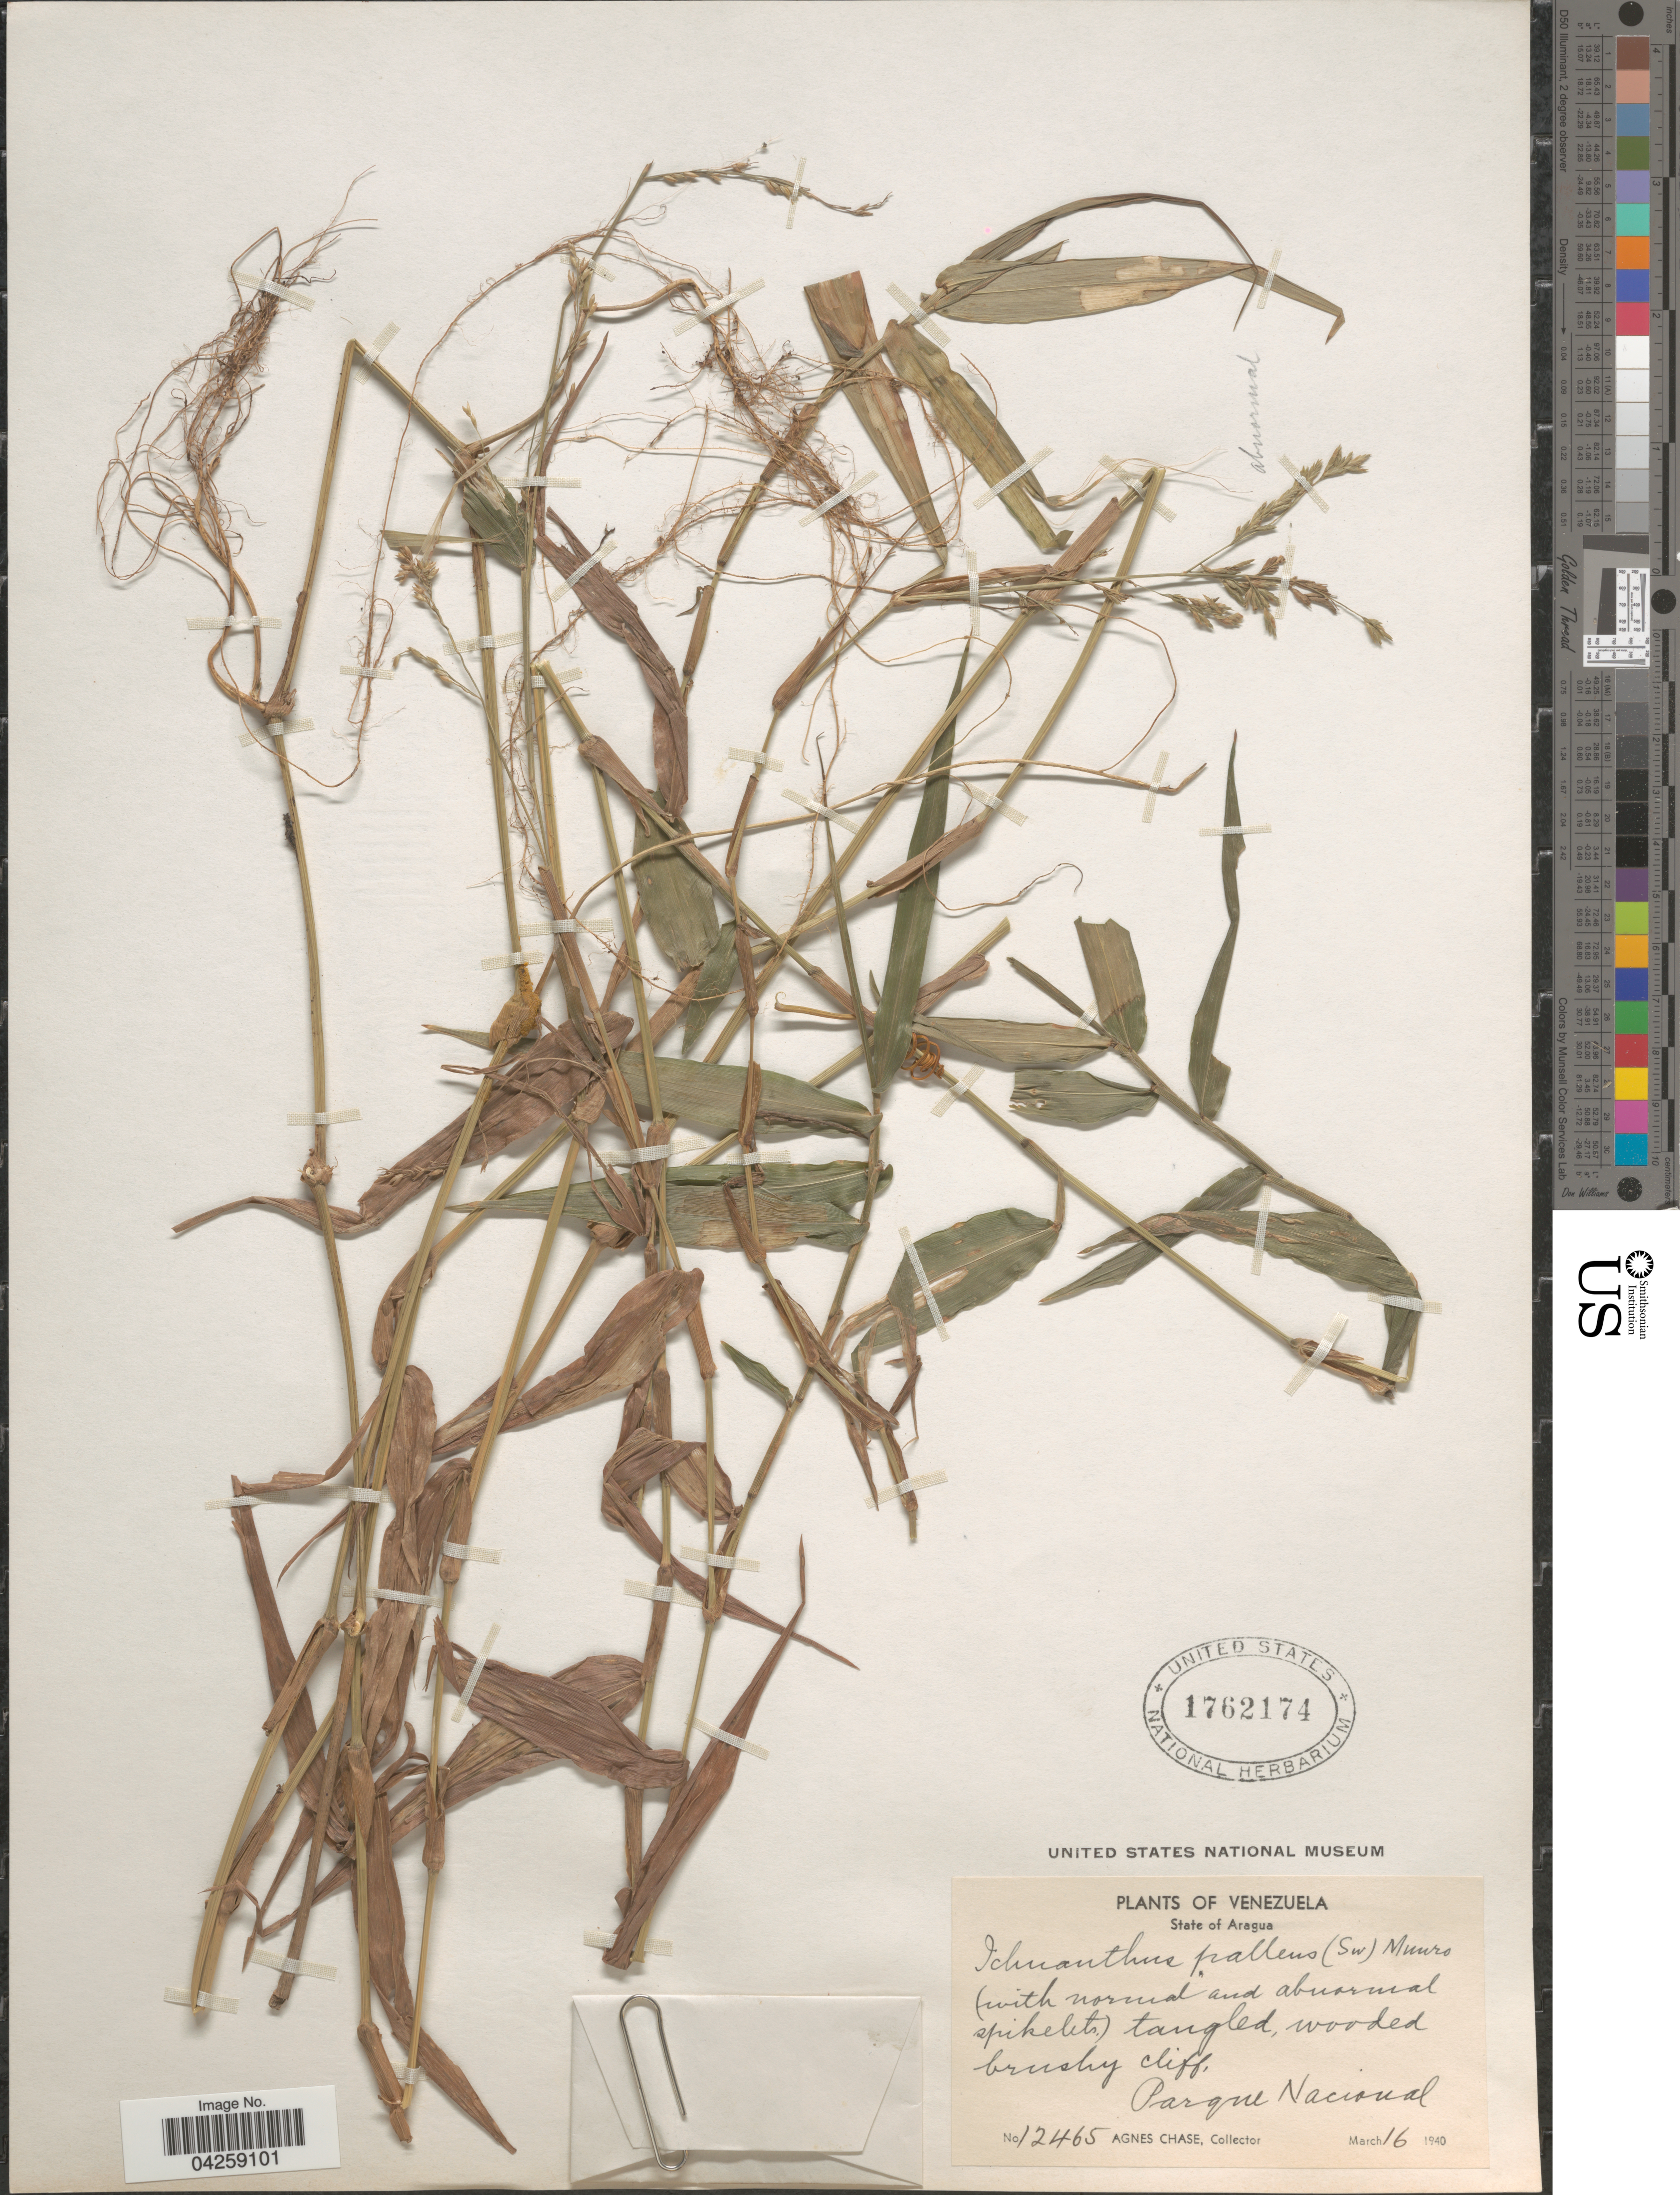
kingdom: Plantae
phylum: Tracheophyta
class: Liliopsida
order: Poales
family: Poaceae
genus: Ichnanthus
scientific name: Ichnanthus pallens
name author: (Sw.) Munro ex Benth.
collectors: A. Chase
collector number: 12465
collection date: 1940-03-16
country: Venezuela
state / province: Aragua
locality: Parque Nacional.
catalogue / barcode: US 1762174